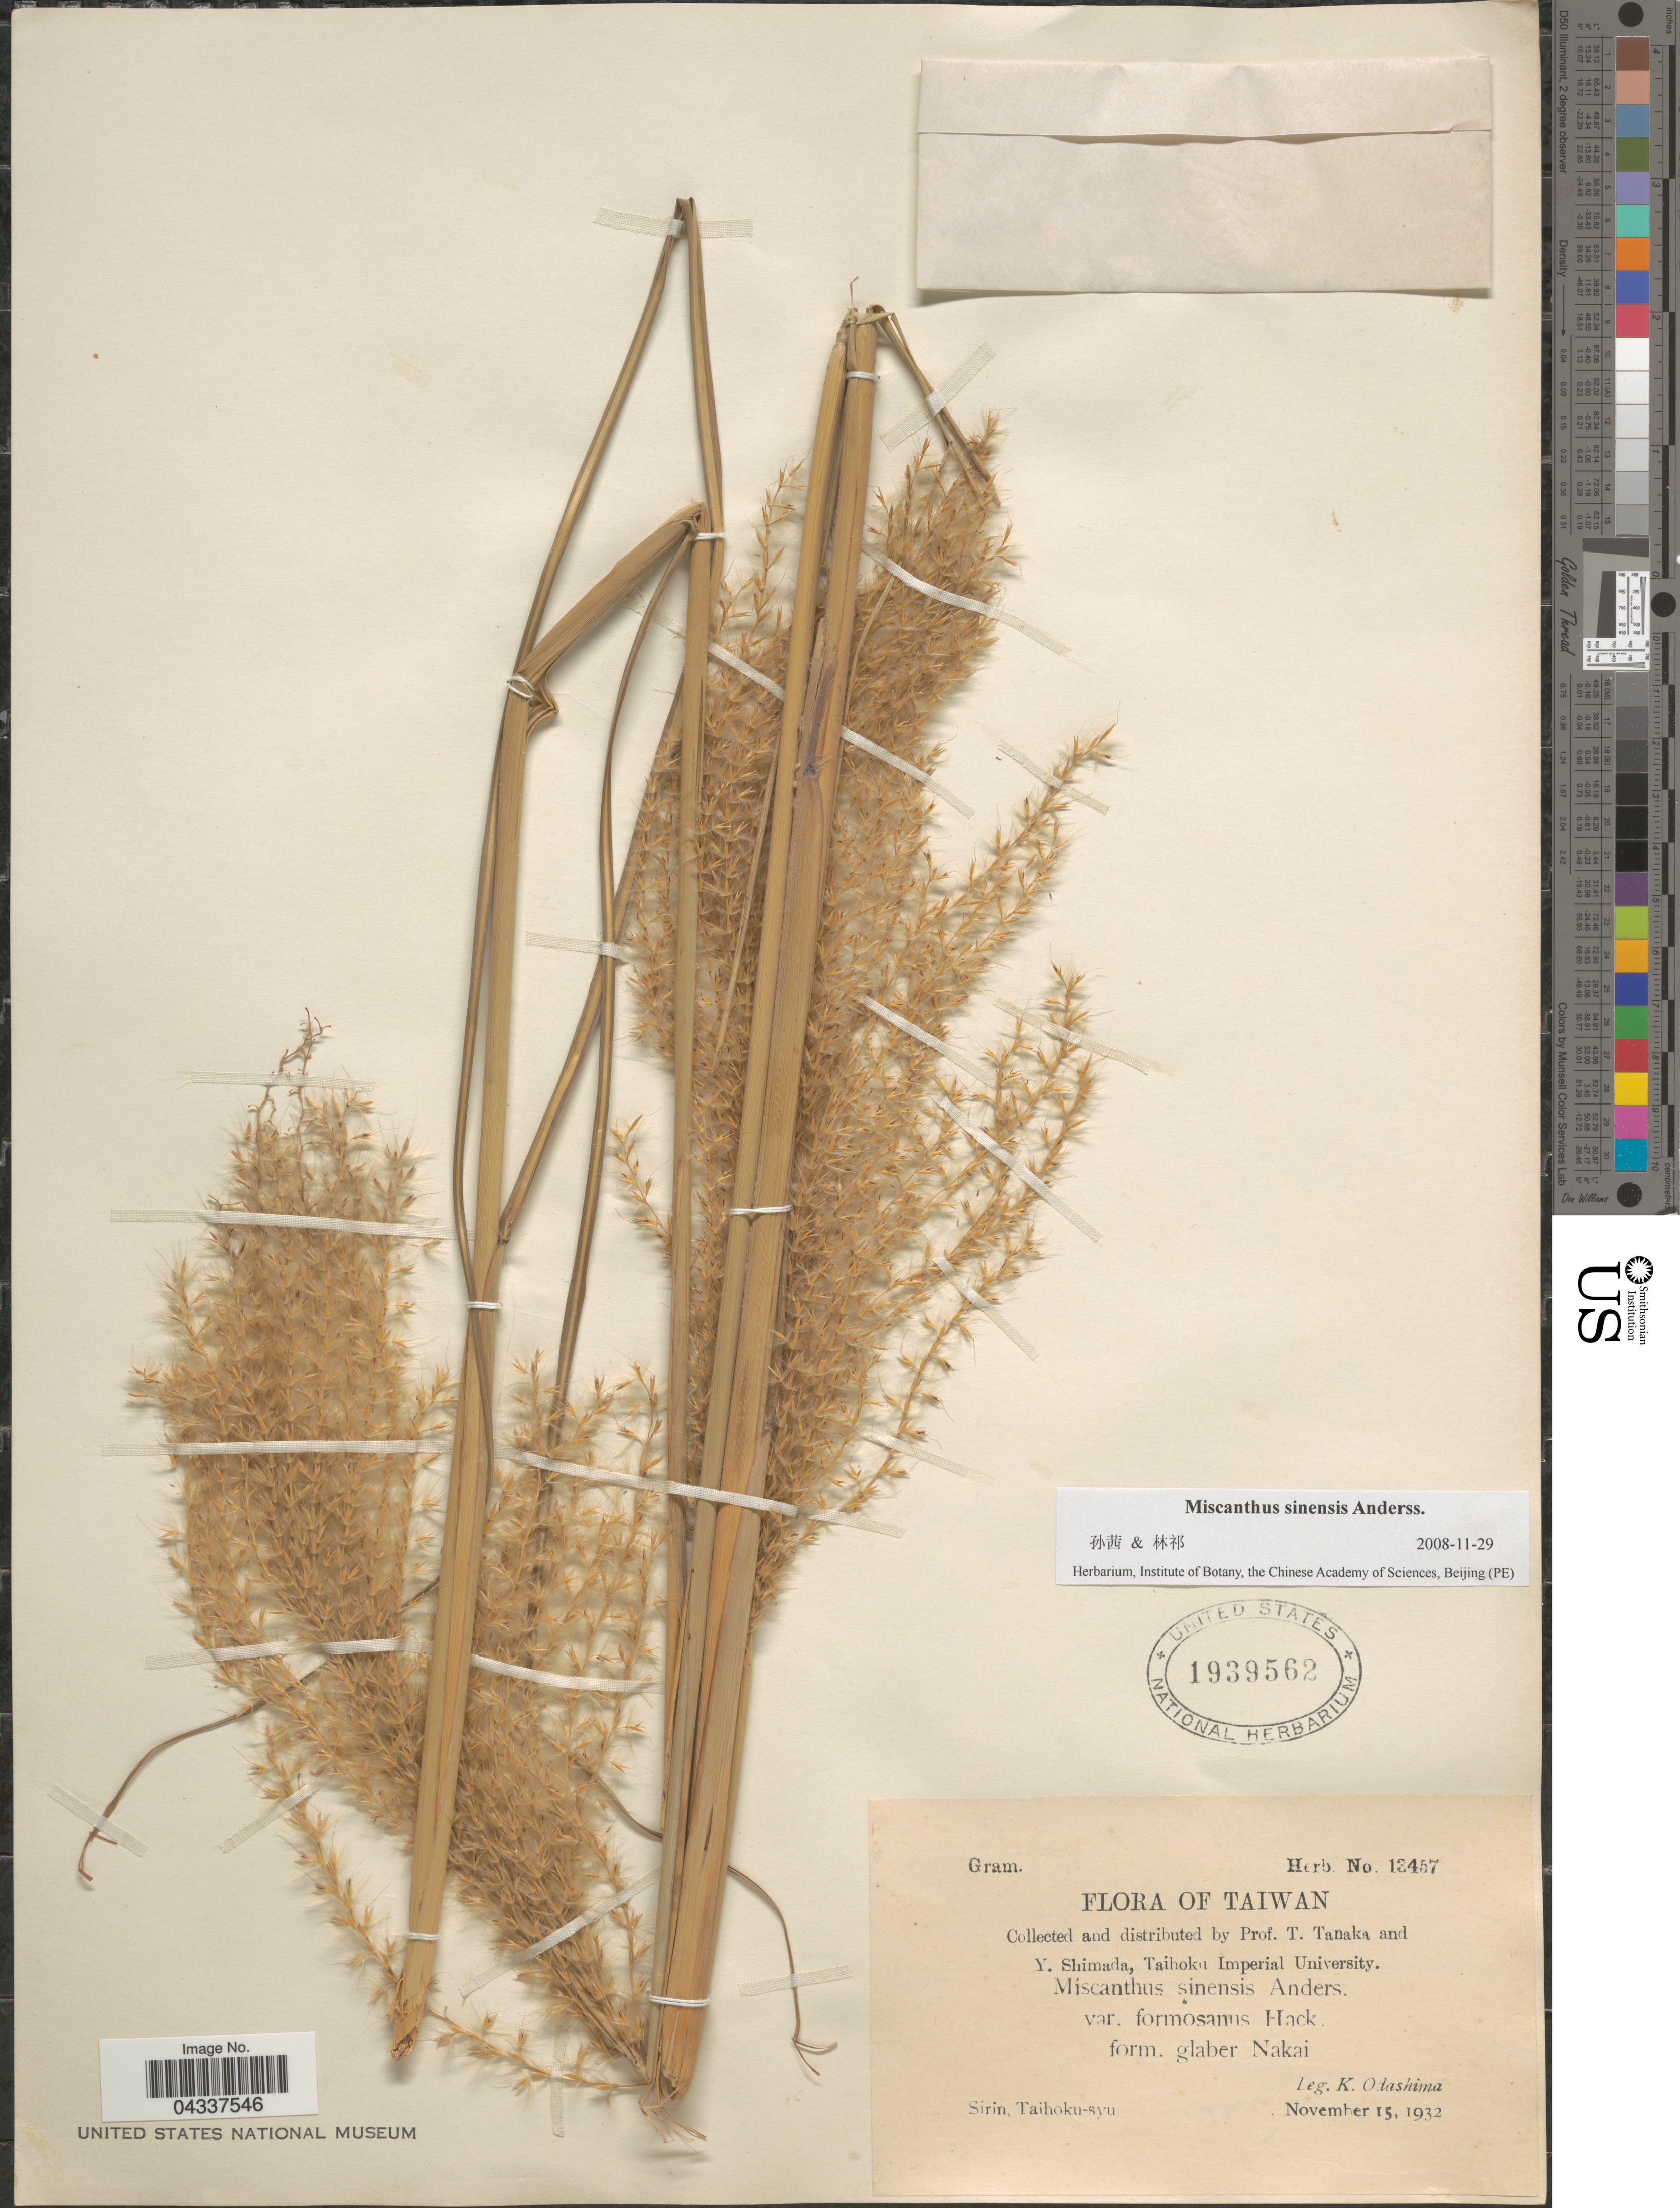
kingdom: Plantae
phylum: Tracheophyta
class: Liliopsida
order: Poales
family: Poaceae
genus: Miscanthus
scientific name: Miscanthus sinensis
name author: Andersson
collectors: K. Odashima, T. Tanaka & Y. Shimada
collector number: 13457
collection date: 1932-11-15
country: Taiwan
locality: Sirin, Taihoku-syu.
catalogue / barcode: US 1939562